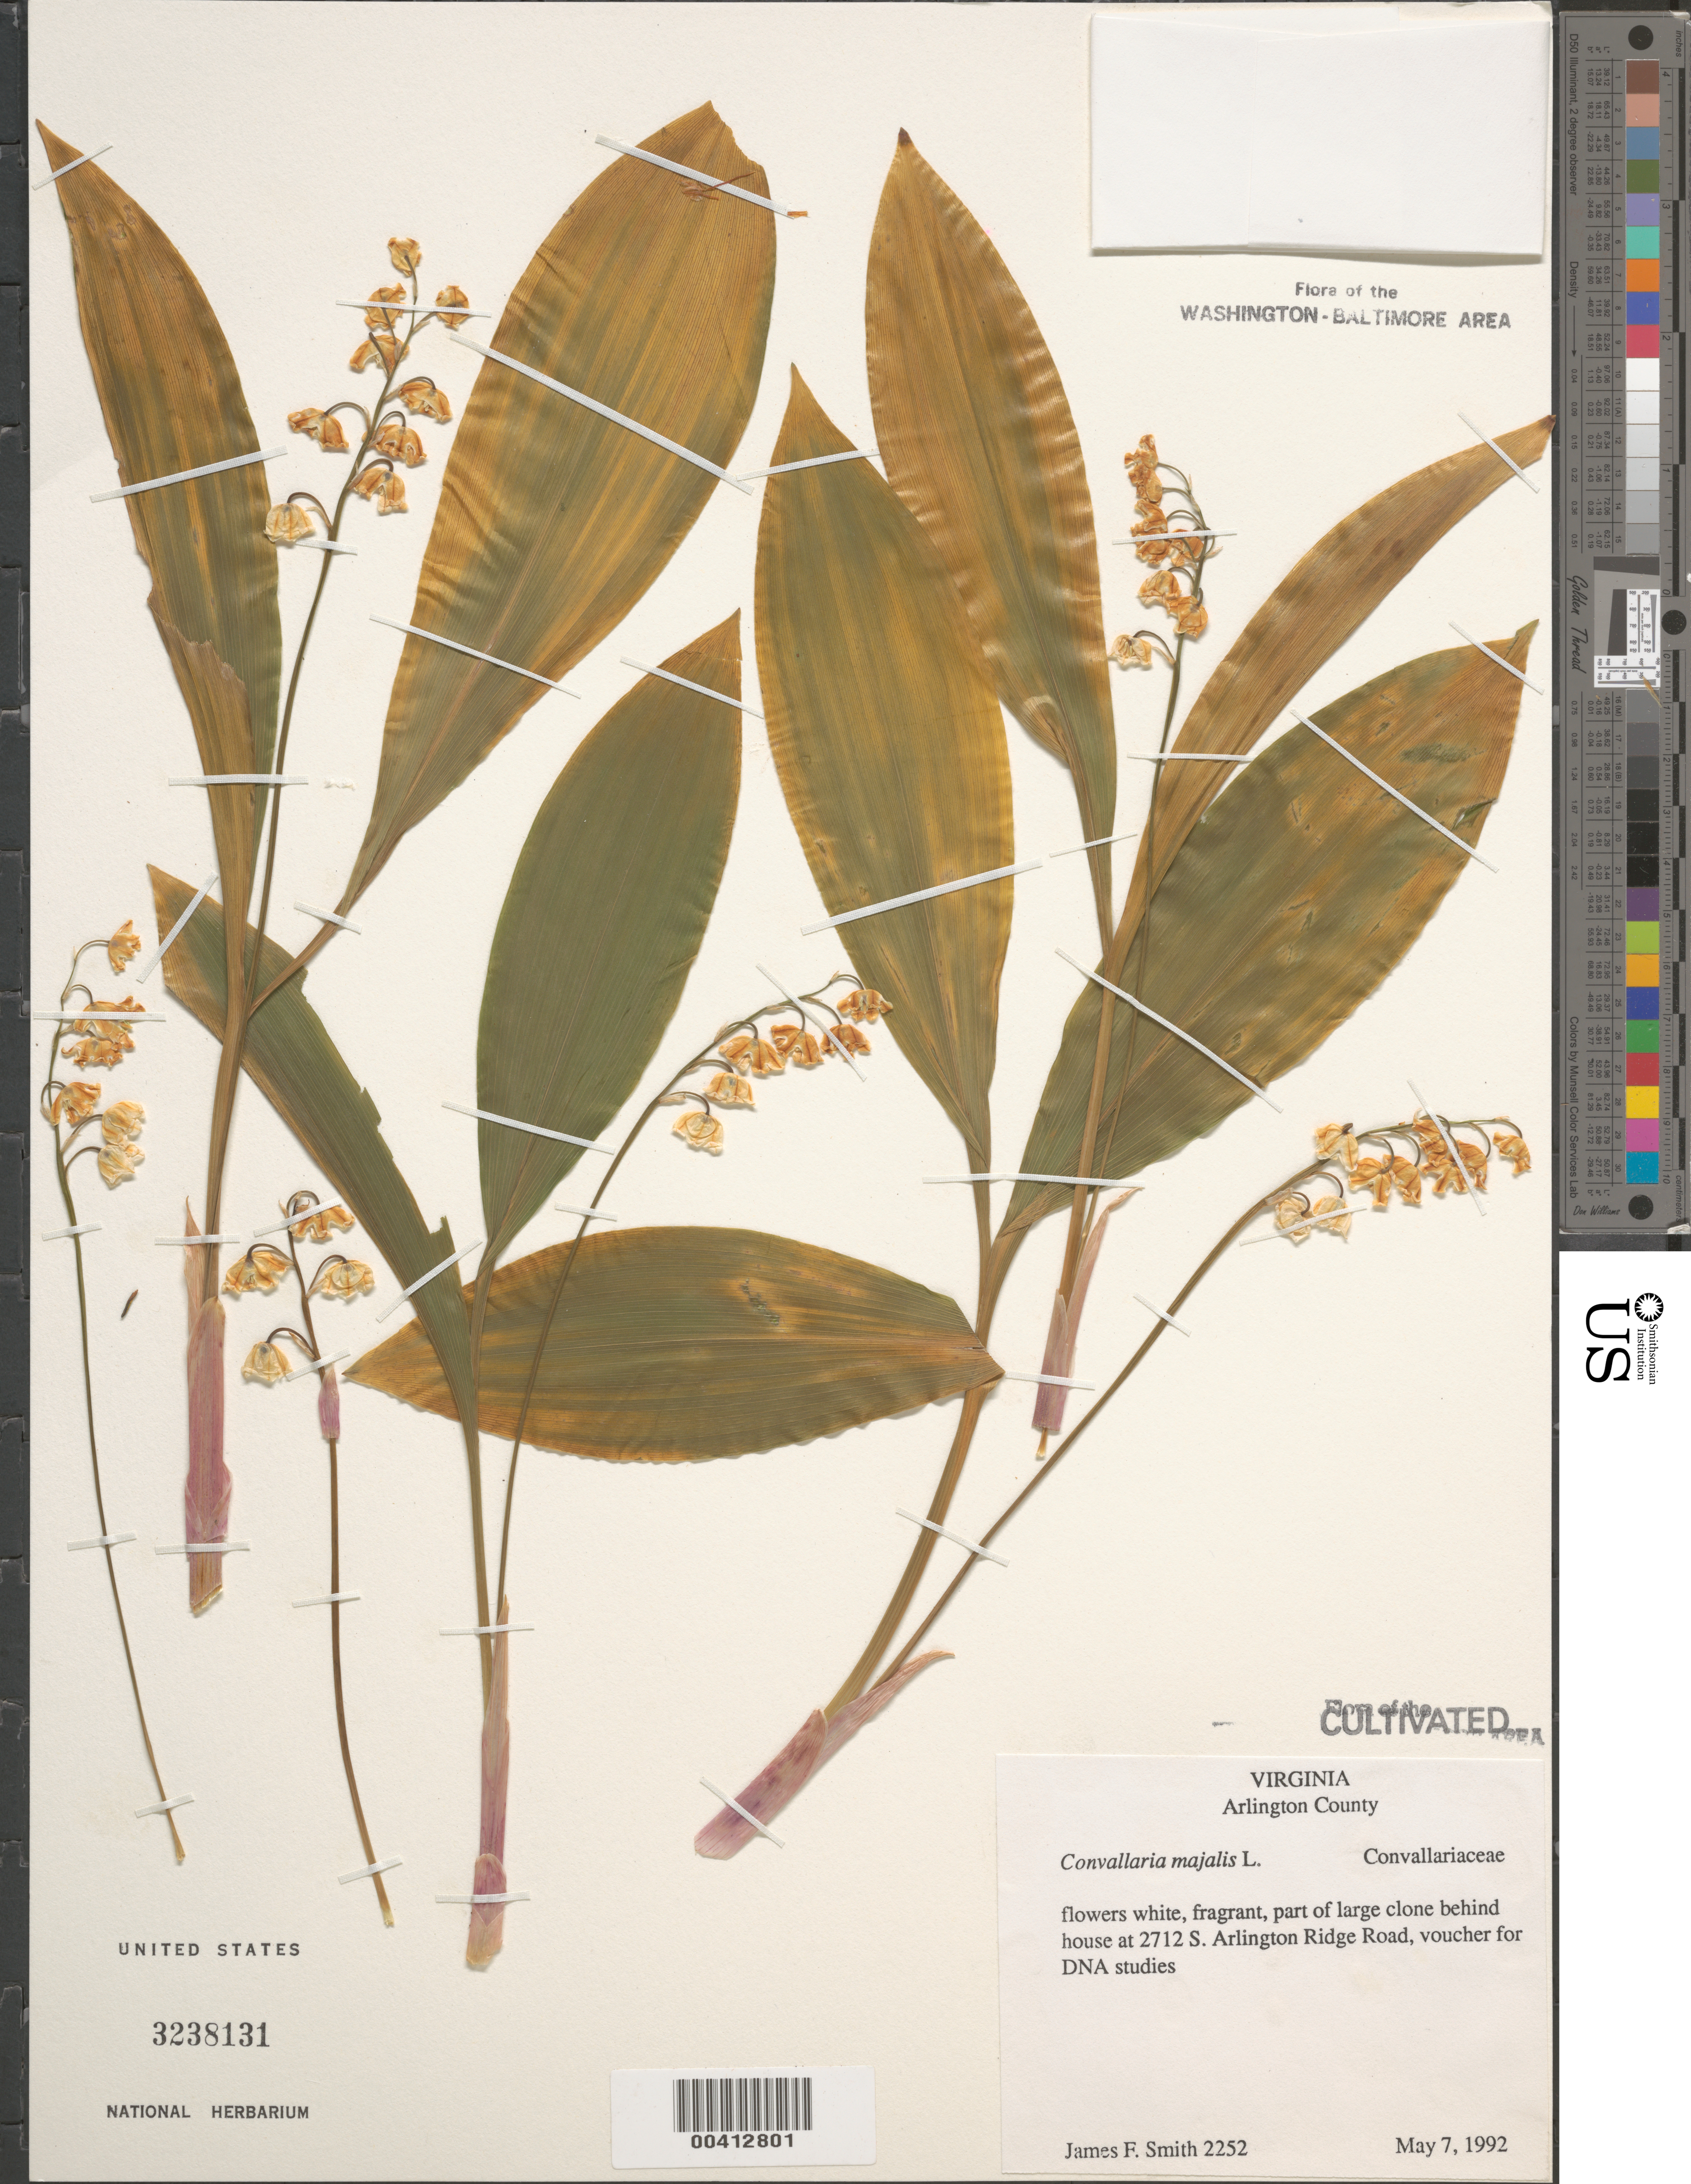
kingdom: Plantae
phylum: Tracheophyta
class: Liliopsida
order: Asparagales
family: Asparagaceae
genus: Convallaria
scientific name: Convallaria majalis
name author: L.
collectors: J. F. Smith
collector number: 2252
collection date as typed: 07 May 1992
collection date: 1992-05-07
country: United States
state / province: Virginia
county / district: Arlington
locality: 2712 S Arlington Ridge Road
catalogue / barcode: US 3238131